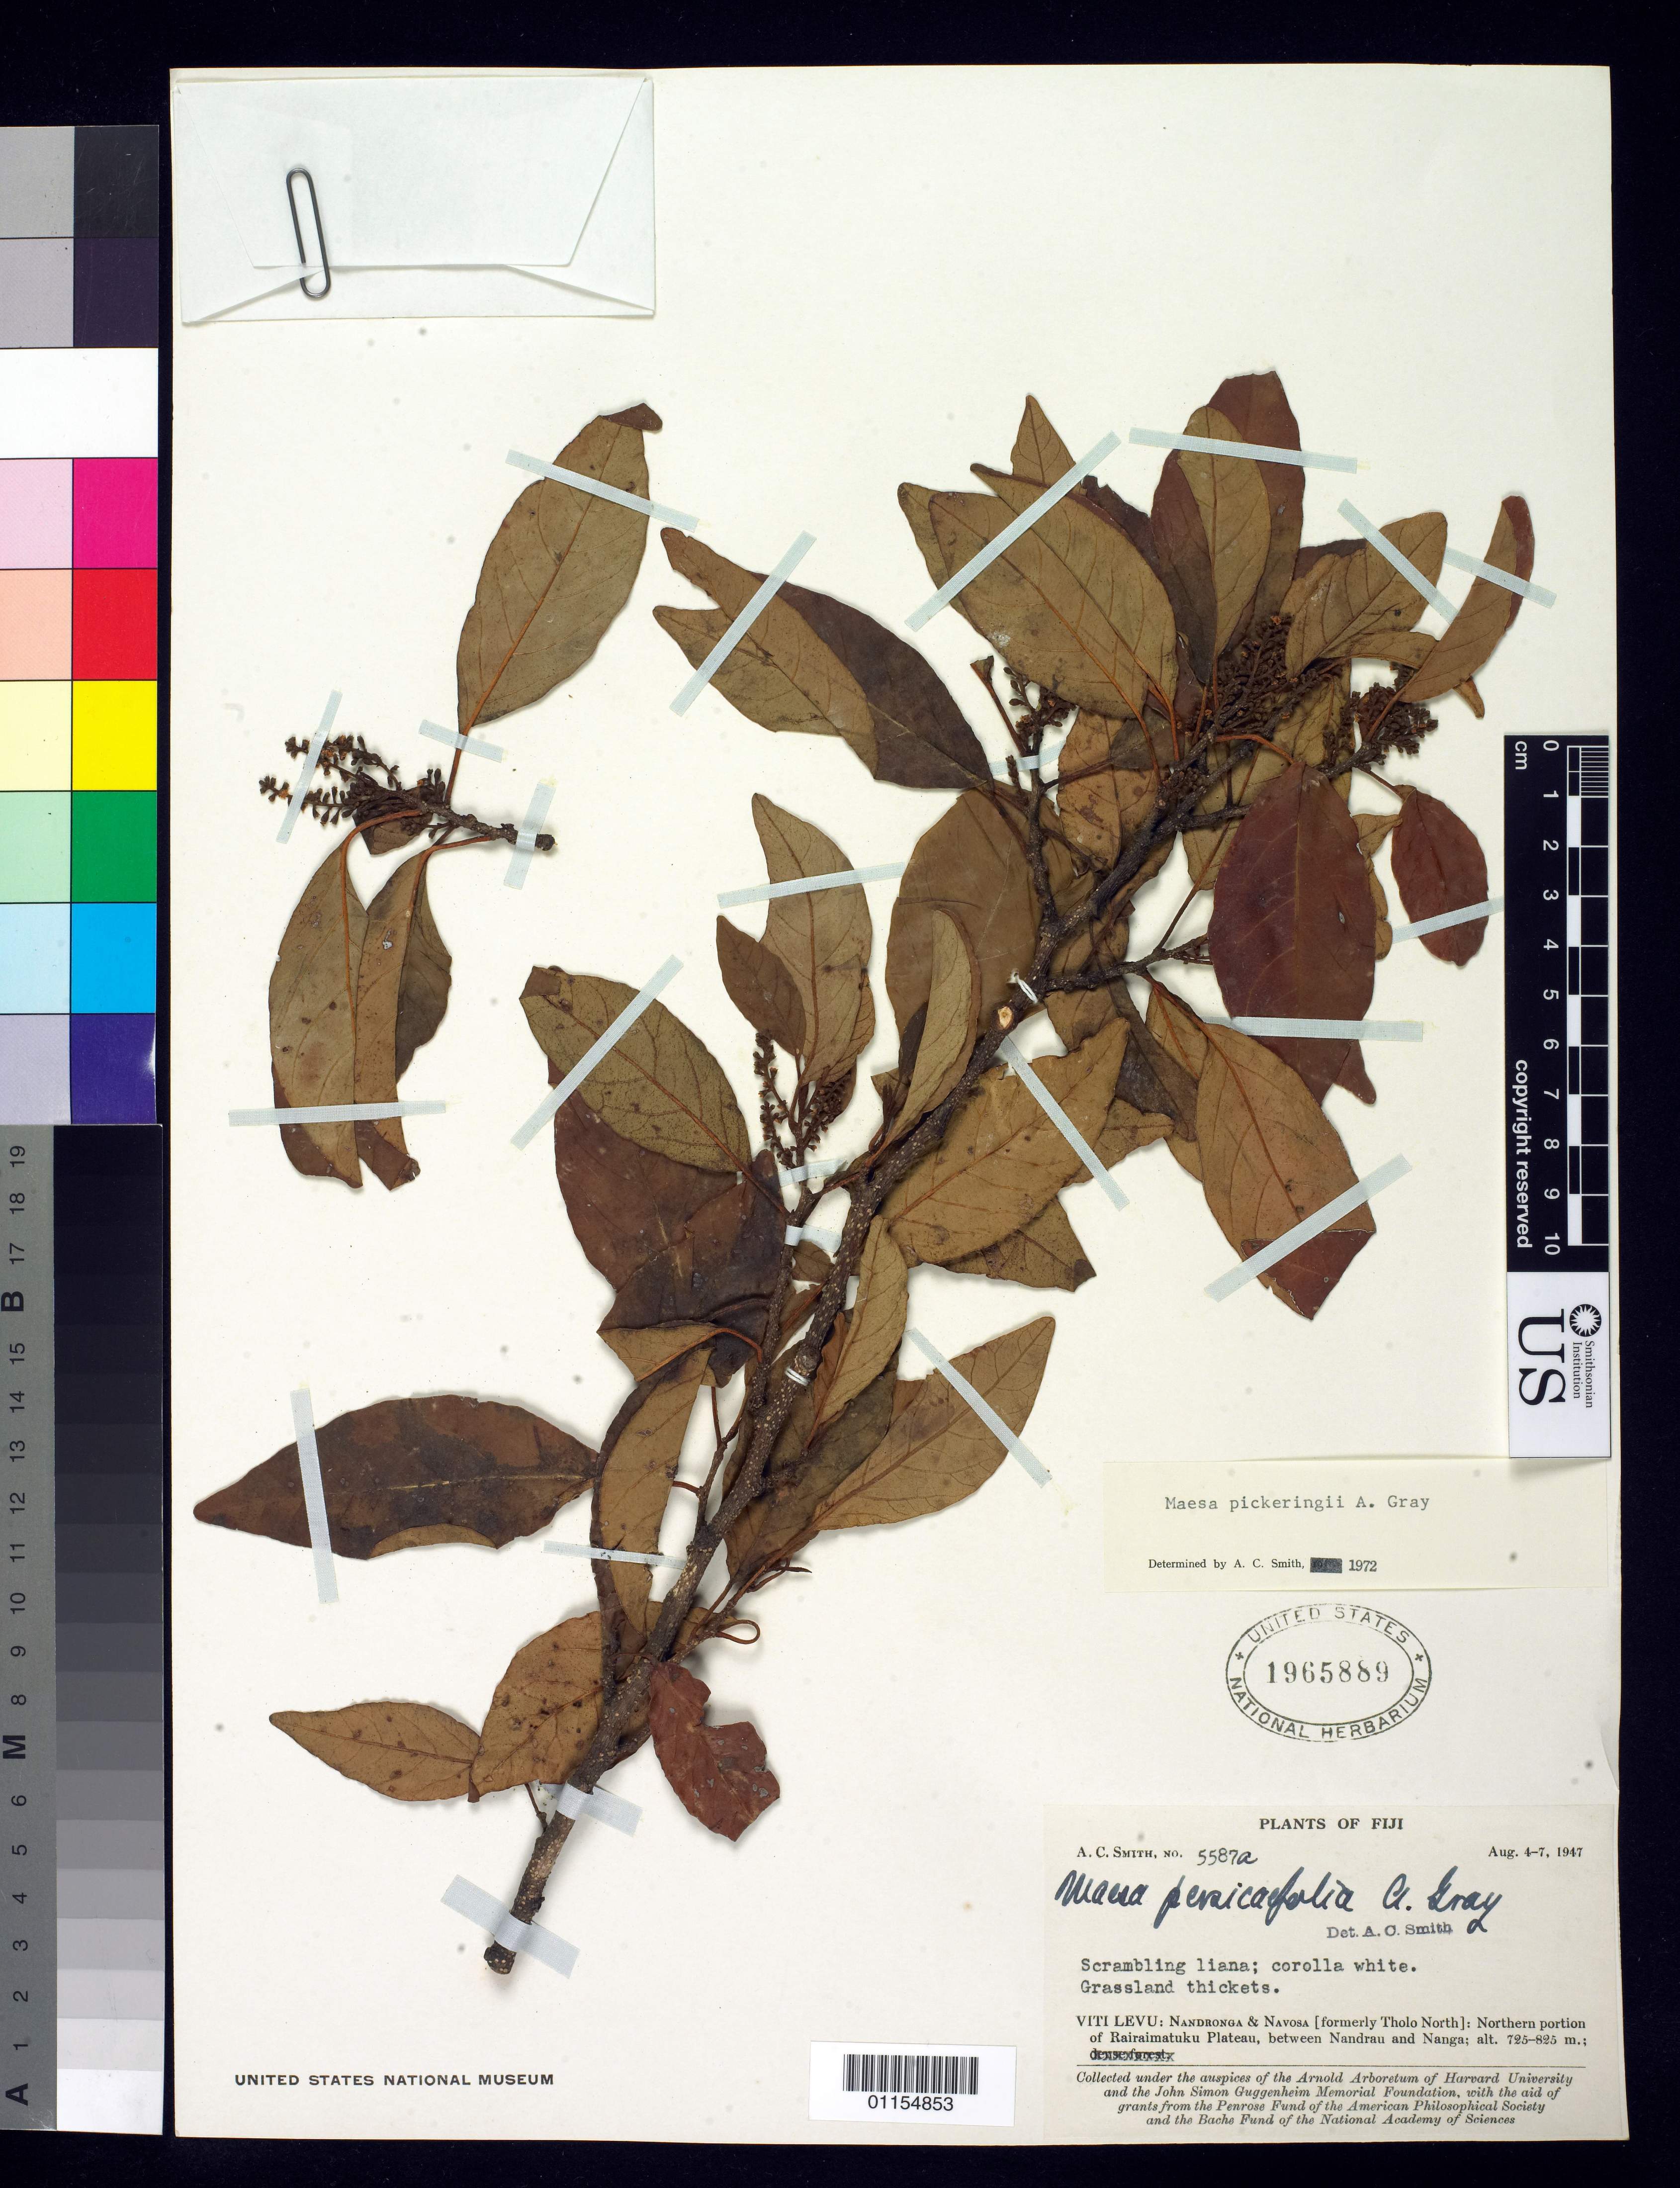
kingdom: Plantae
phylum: Tracheophyta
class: Magnoliopsida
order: Ericales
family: Primulaceae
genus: Maesa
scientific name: Maesa pickeringii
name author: A. Gray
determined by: Smith, A. C.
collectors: A. C. Smith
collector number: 5587a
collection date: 1947-08-04/1947-08-07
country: Fiji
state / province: Tholo North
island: Viti Levu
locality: Nandronga & Navosa: Northern portion of of Rairamatuku plateau, between Nandrau and Nanga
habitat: grassland thickets.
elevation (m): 725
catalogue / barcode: US 1965889